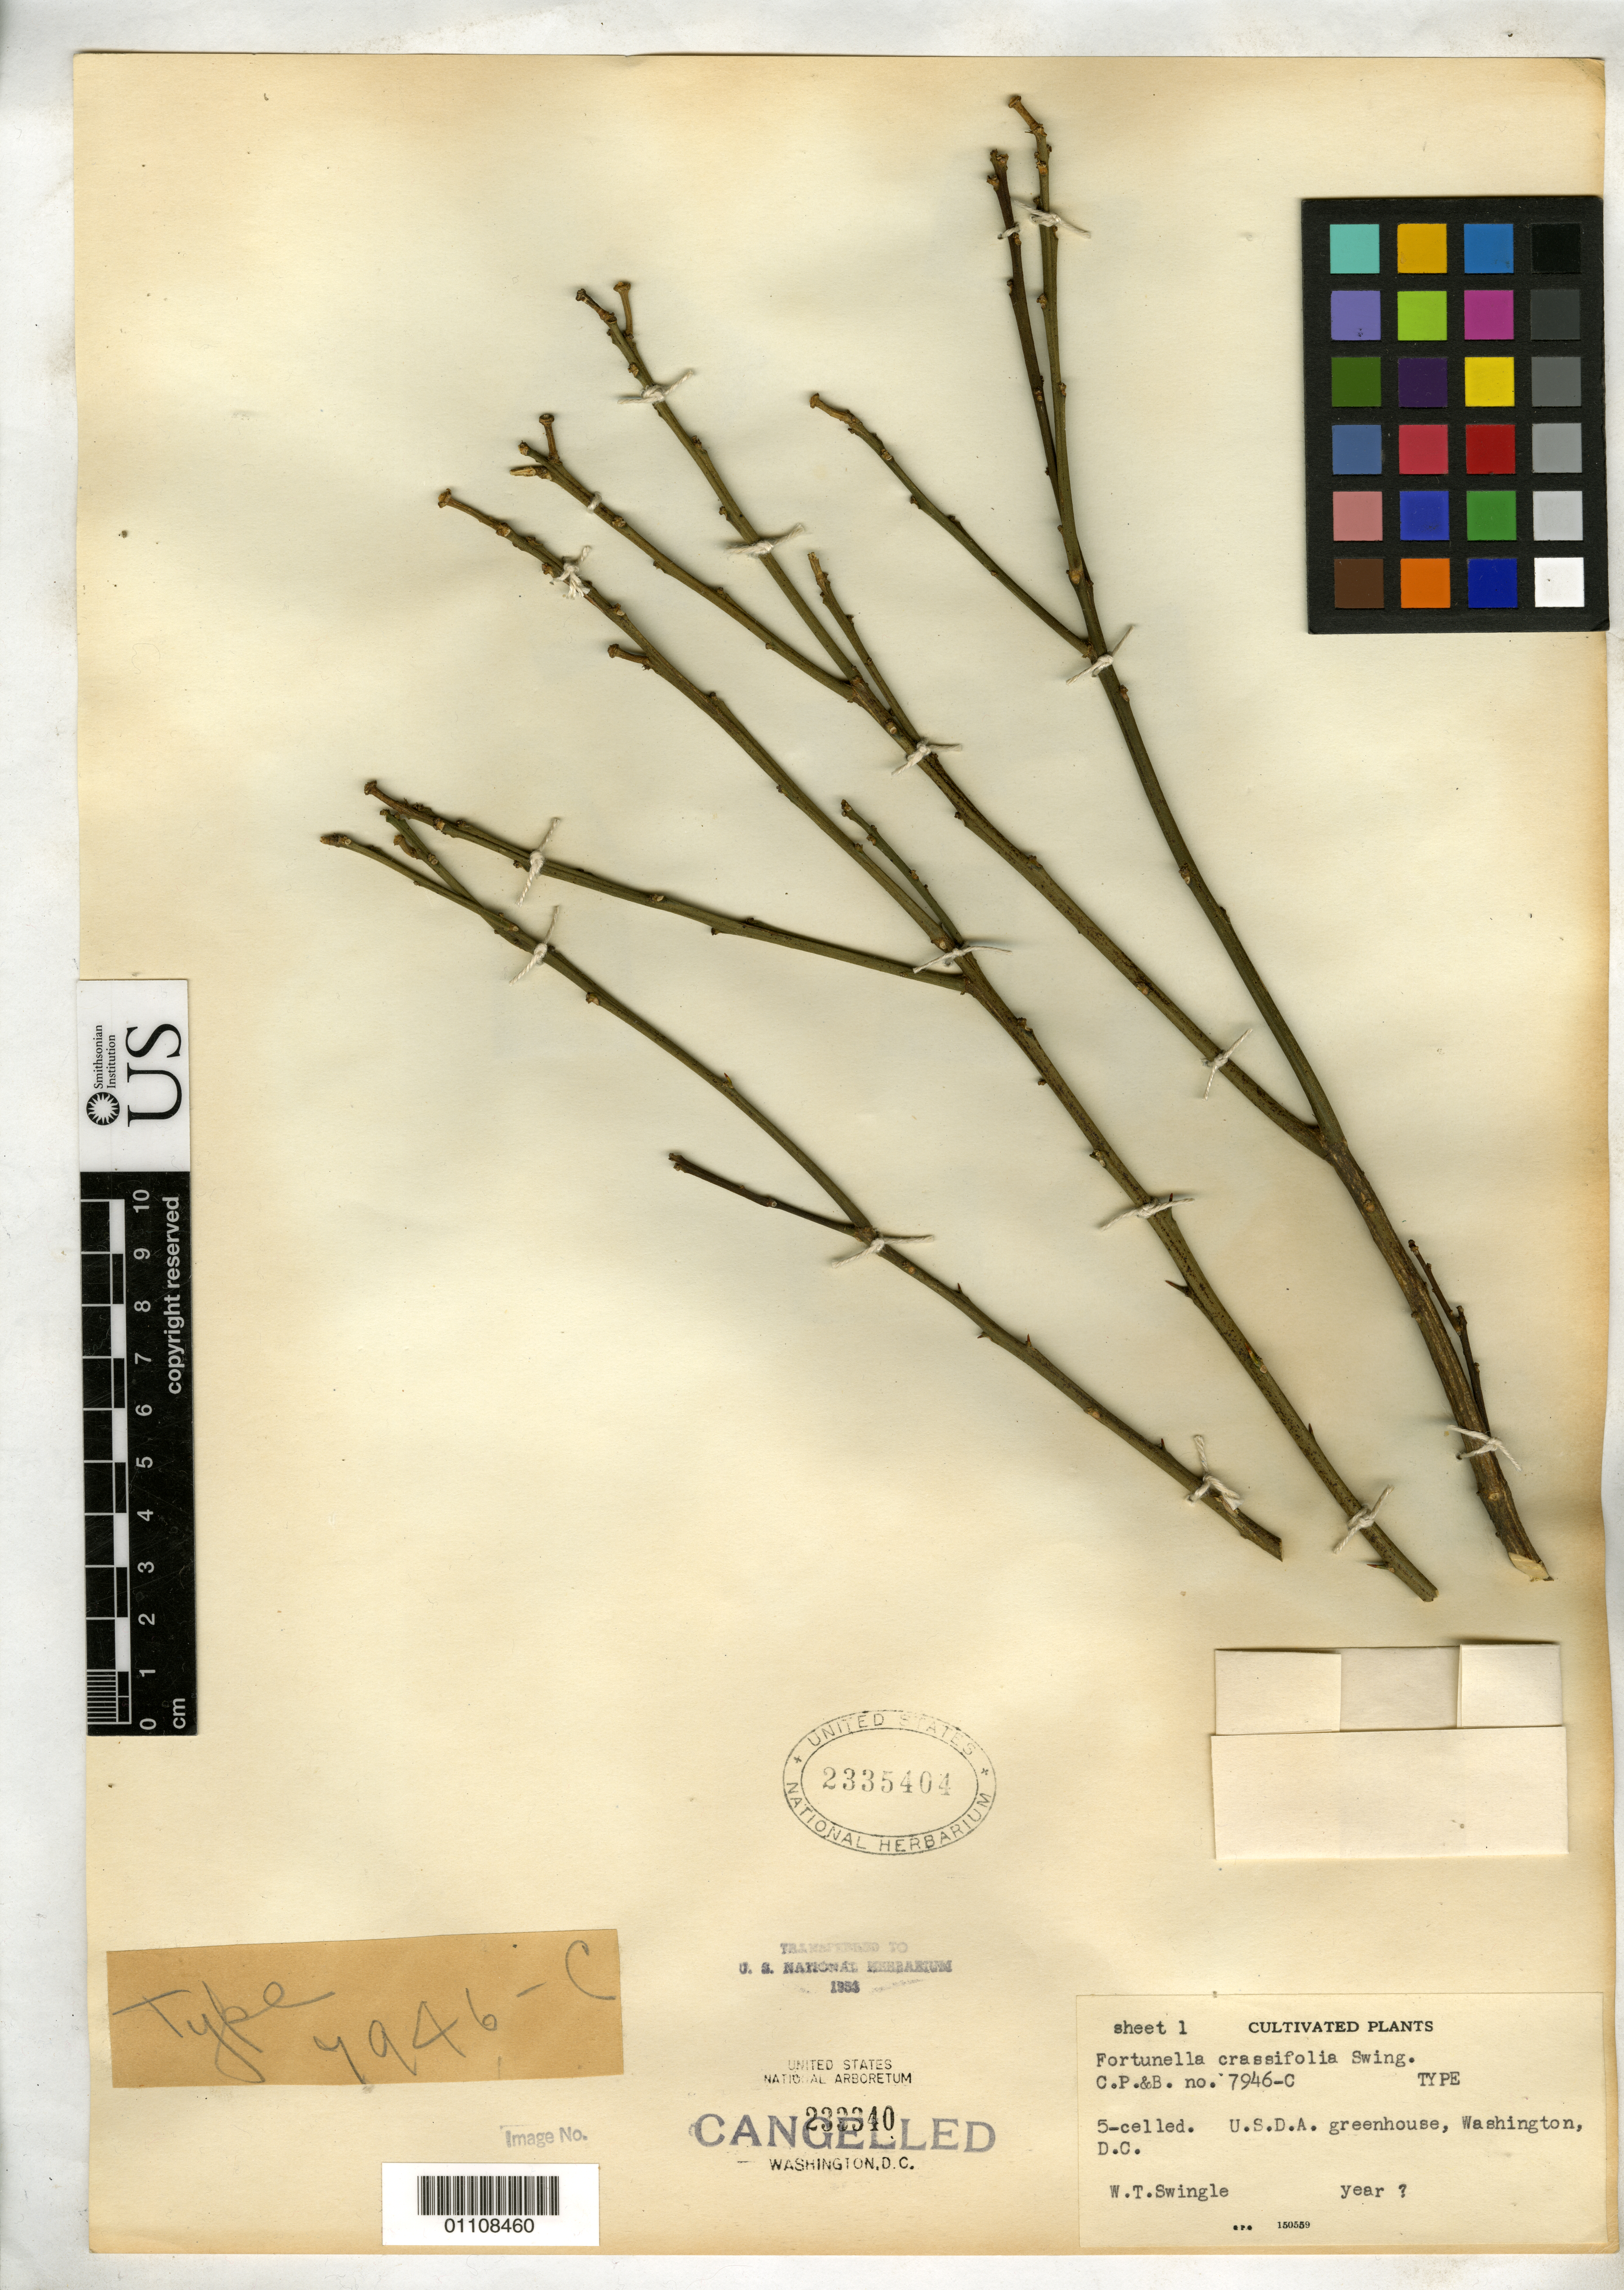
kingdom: Plantae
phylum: Tracheophyta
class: Magnoliopsida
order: Sapindales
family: Rutaceae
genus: Fortunella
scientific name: Fortunella crassifolia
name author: Swingle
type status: Possible Type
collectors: W. T. Swingle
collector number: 7946 C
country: United States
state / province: District of Columbia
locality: U.S.D.A. greenhouse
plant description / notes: Specimens made from cultivated plants, apparently from same plant as holotype but label without collection date.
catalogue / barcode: US 2335404